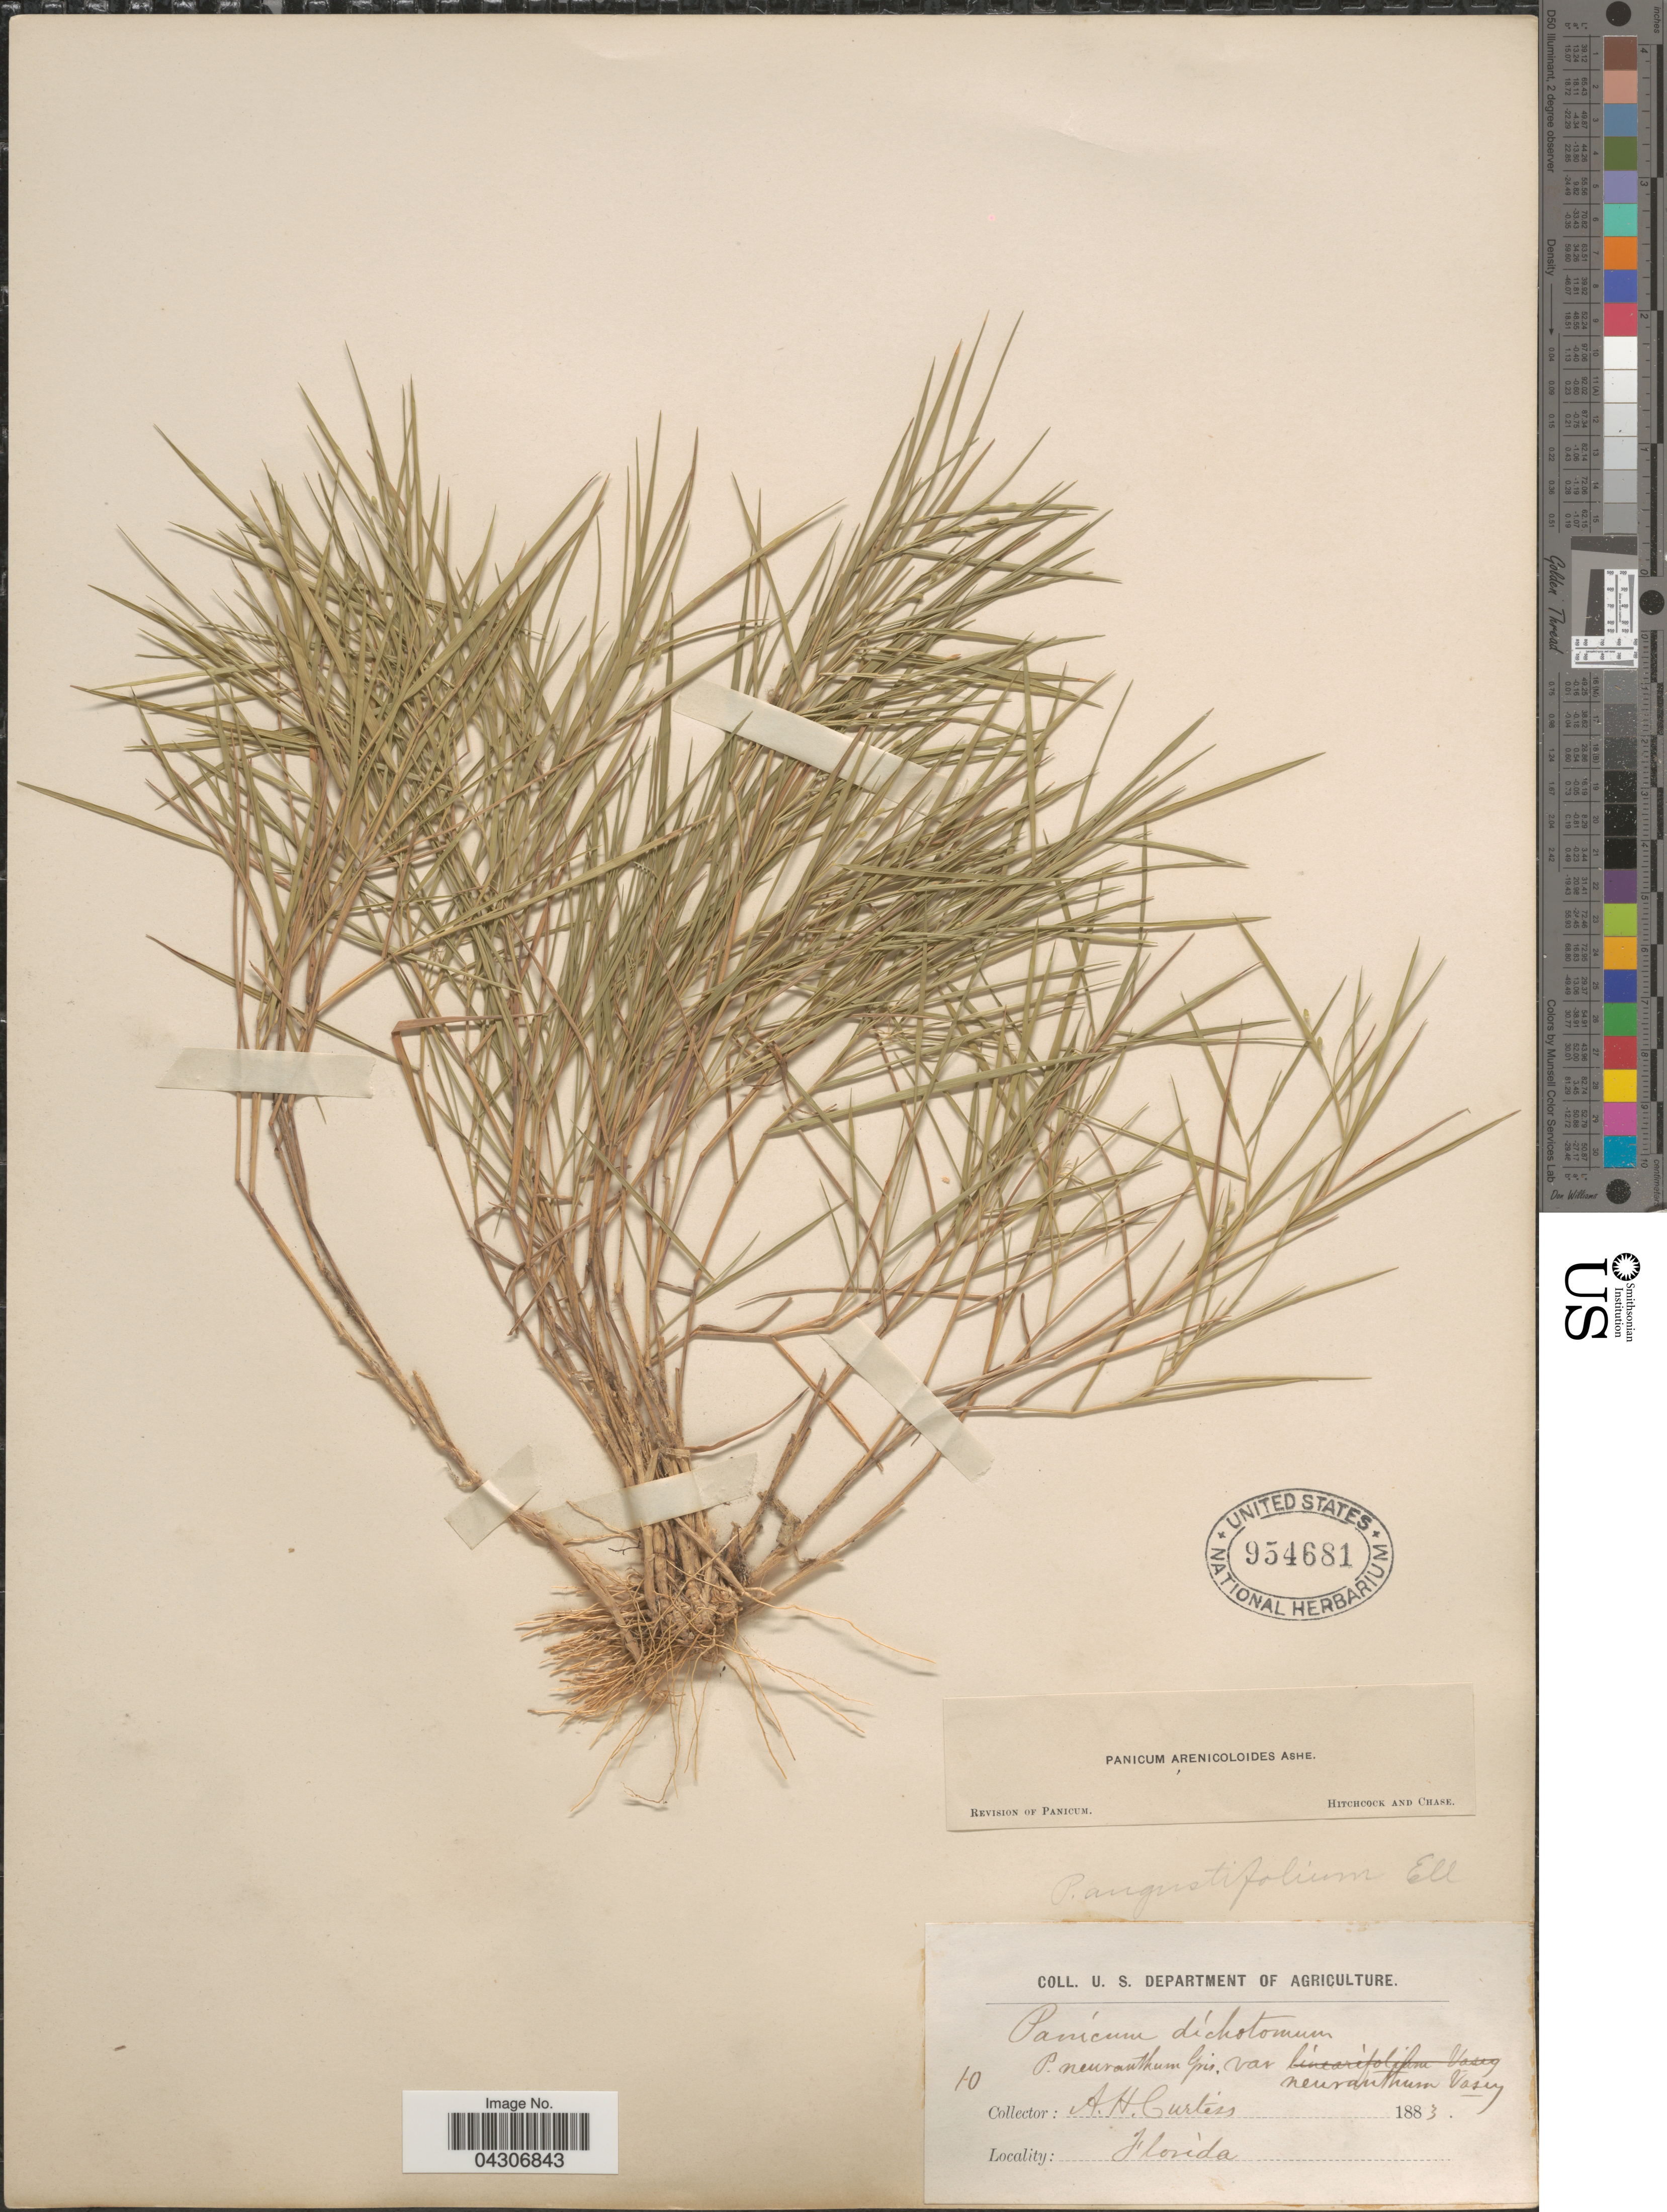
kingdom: Plantae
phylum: Tracheophyta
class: Liliopsida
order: Poales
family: Poaceae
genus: Dichanthelium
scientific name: Dichanthelium aciculare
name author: (Desv. ex Poir.) Gould & C.A. Clark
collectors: A. H. Curtiss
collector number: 10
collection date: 1883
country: United States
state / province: Florida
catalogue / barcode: US 954681